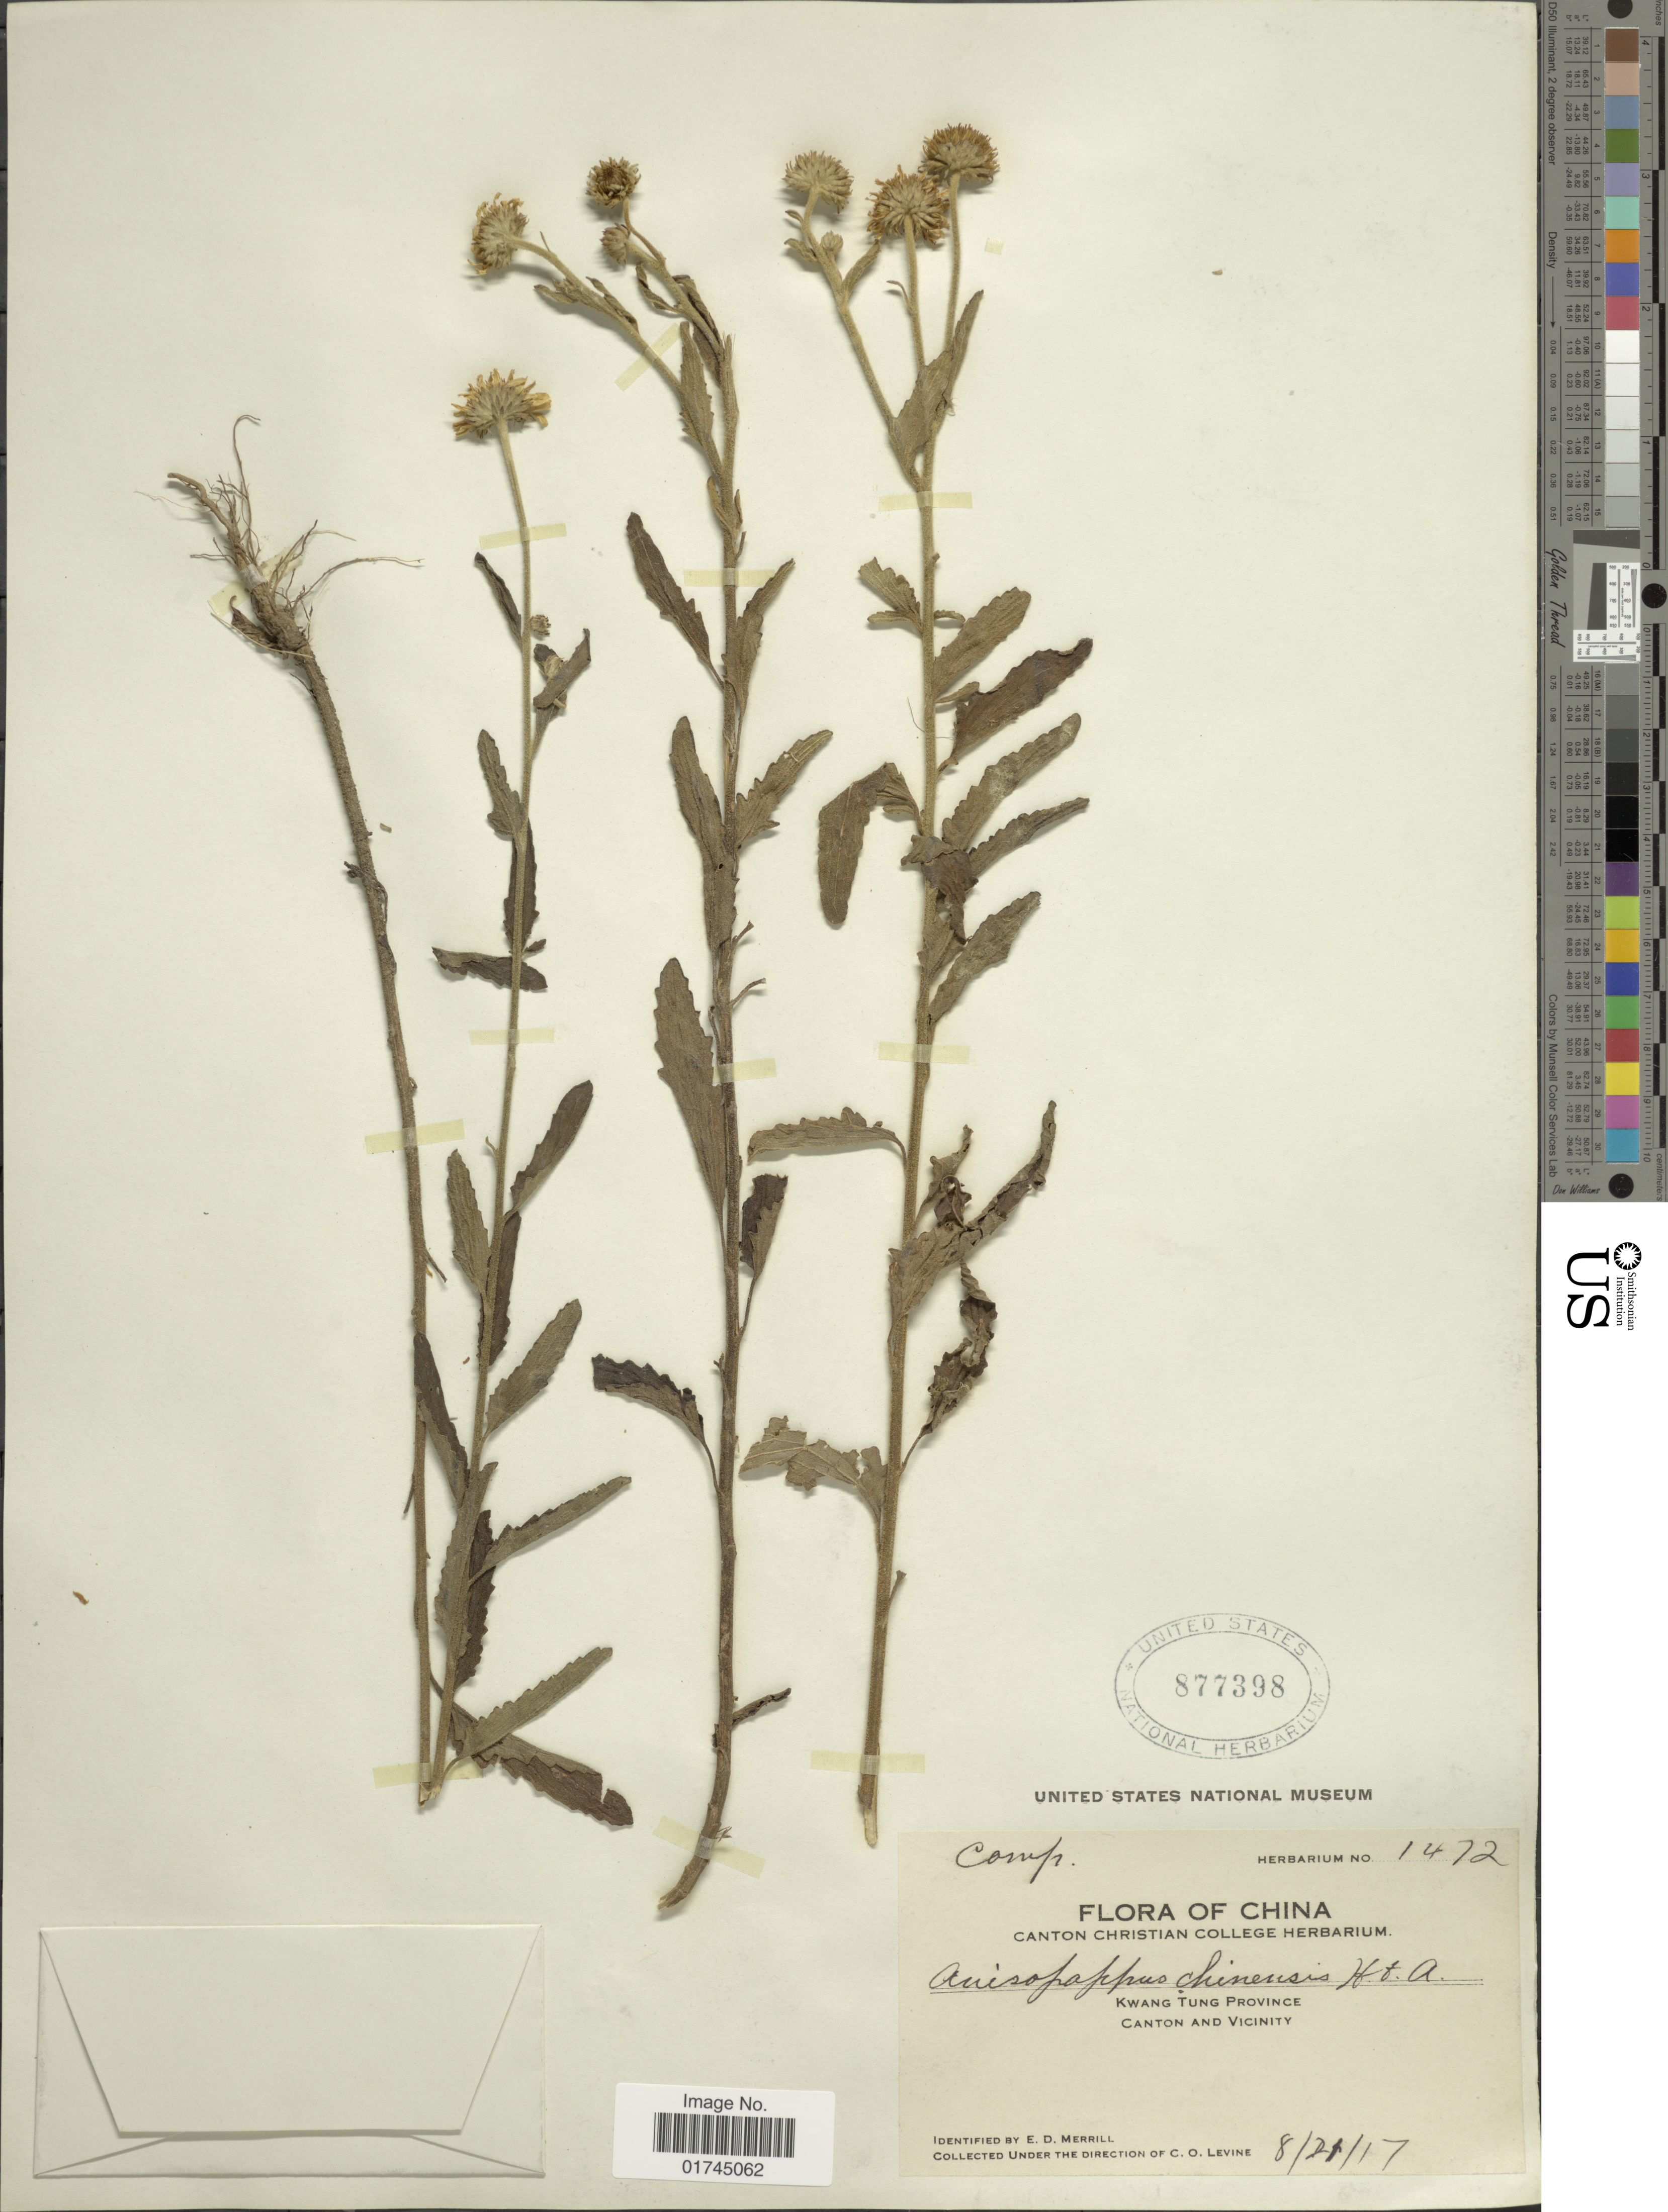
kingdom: Plantae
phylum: Tracheophyta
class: Magnoliopsida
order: Asterales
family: Asteraceae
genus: Anisopappus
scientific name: Anisopappus chinensis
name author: Hook. & Arn.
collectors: C. O. Levine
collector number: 1472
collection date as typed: Transcribed d/m/y: 21/8/17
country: China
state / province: Guangdong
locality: Kwang Tung Province, Canton and vicinity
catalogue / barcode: US 877398